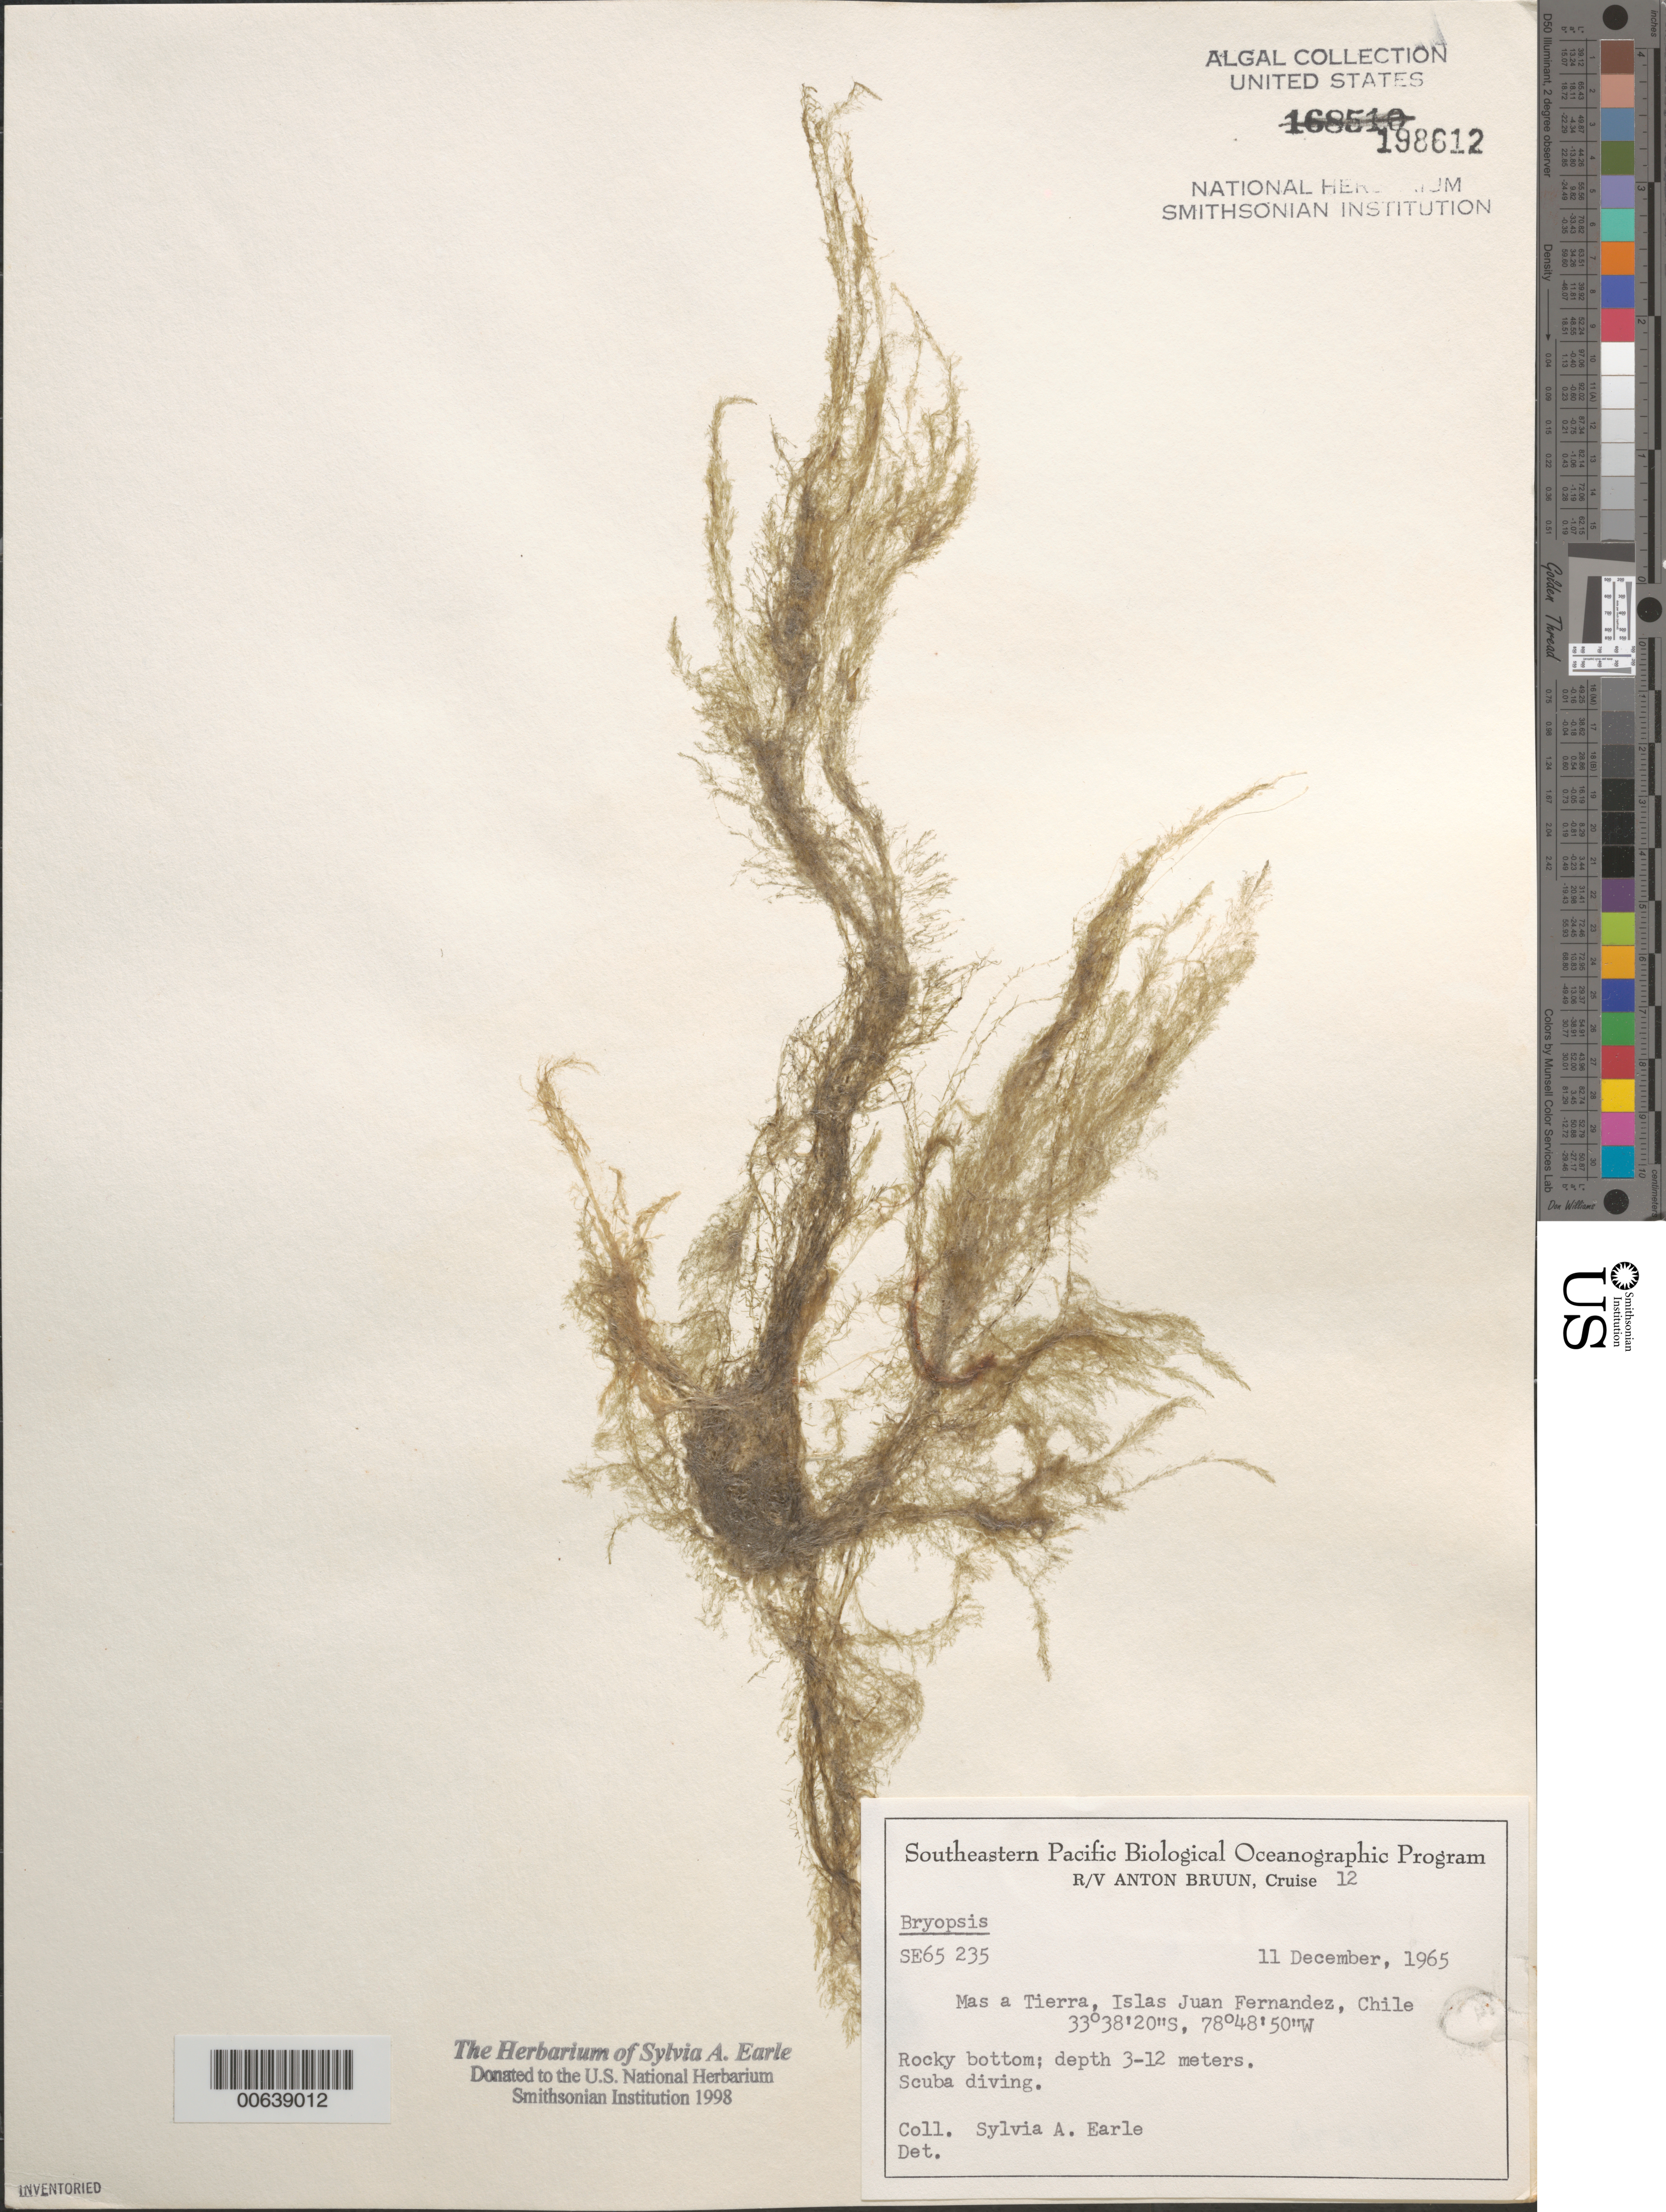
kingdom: Plantae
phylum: Chlorophyta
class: Ulvophyceae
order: Bryopsidales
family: Bryopsidaceae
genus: Bryopsis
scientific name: Bryopsis sp.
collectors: S. A. Earle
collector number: SE 65235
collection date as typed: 11 Dec 1965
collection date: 1965-12-11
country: Chile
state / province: Valparaíso (V)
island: Isla Más a Tierra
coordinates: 33 38' 20" S, 78 48' 50" W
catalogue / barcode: US 198612